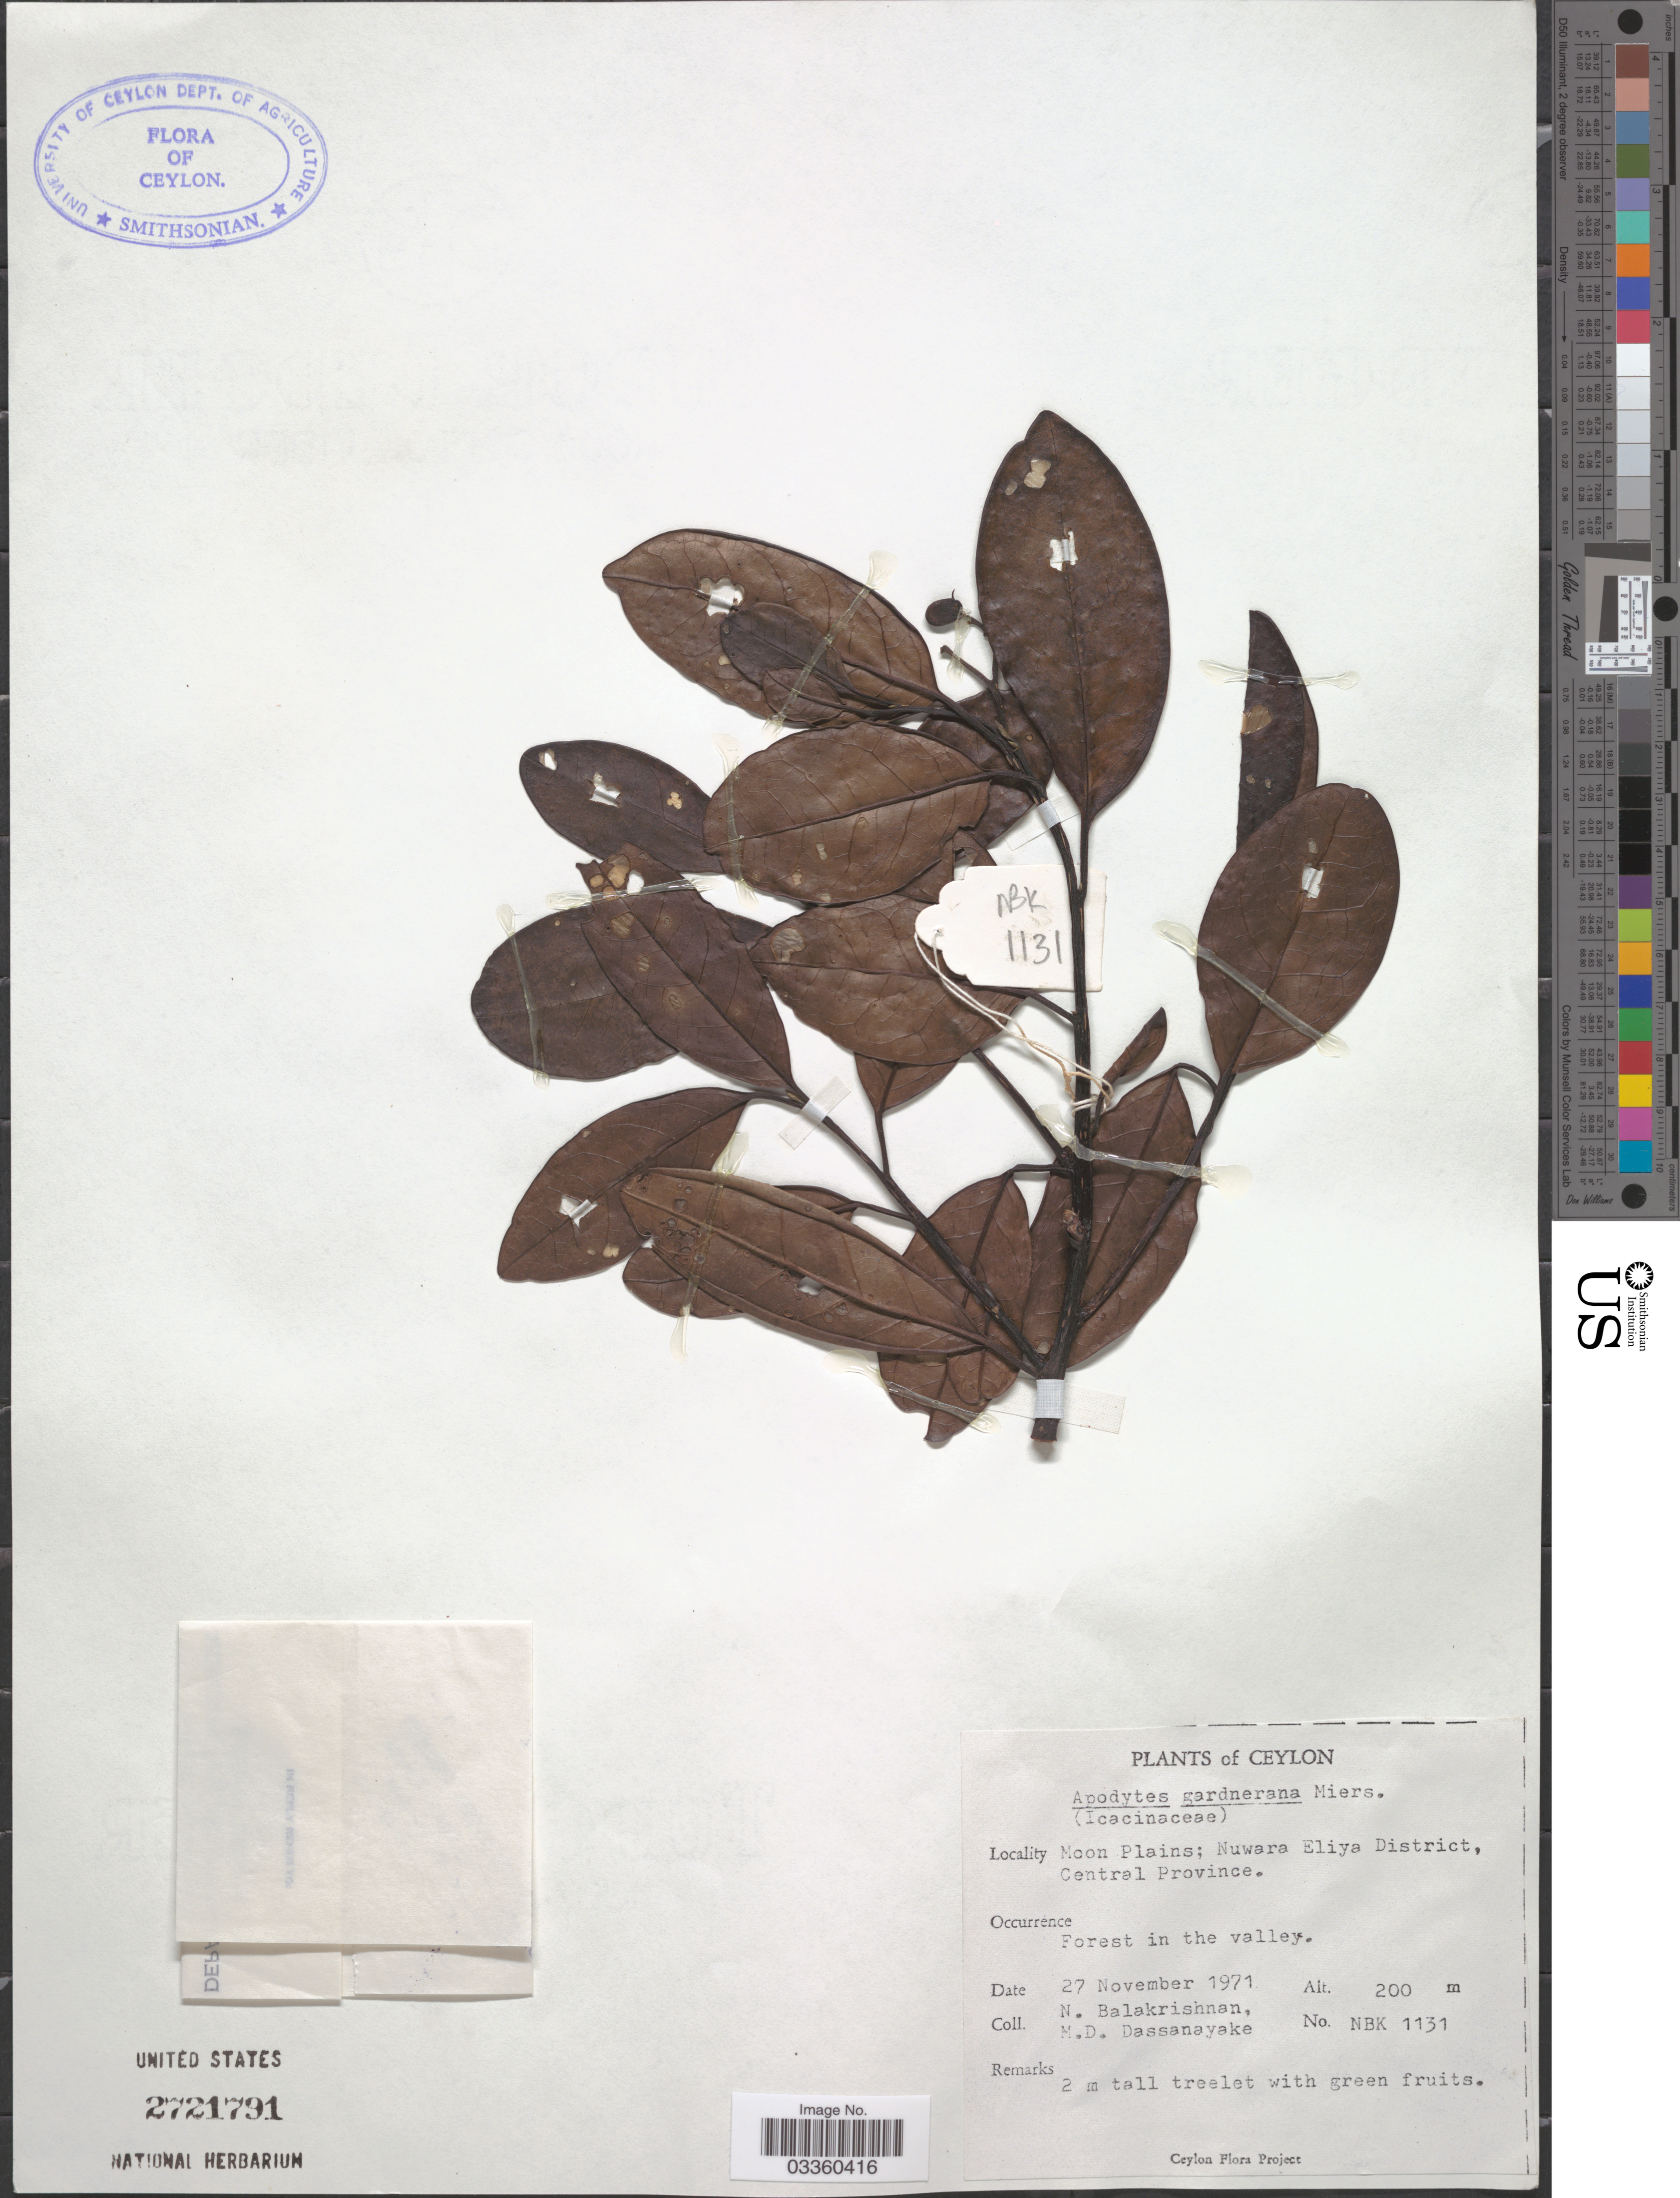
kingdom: Plantae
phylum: Tracheophyta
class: Magnoliopsida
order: Metteniusales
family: Metteniusaceae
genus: Apodytes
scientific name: Apodytes gardneriana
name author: Miers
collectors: N. Balakrishnan & M. D. Dassanayake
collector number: NBK 1131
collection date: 1971-11-27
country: Sri Lanka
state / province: Central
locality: Ceylon. Moon Plains; Nuwara Eliya District.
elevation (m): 200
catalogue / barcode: US 2721791